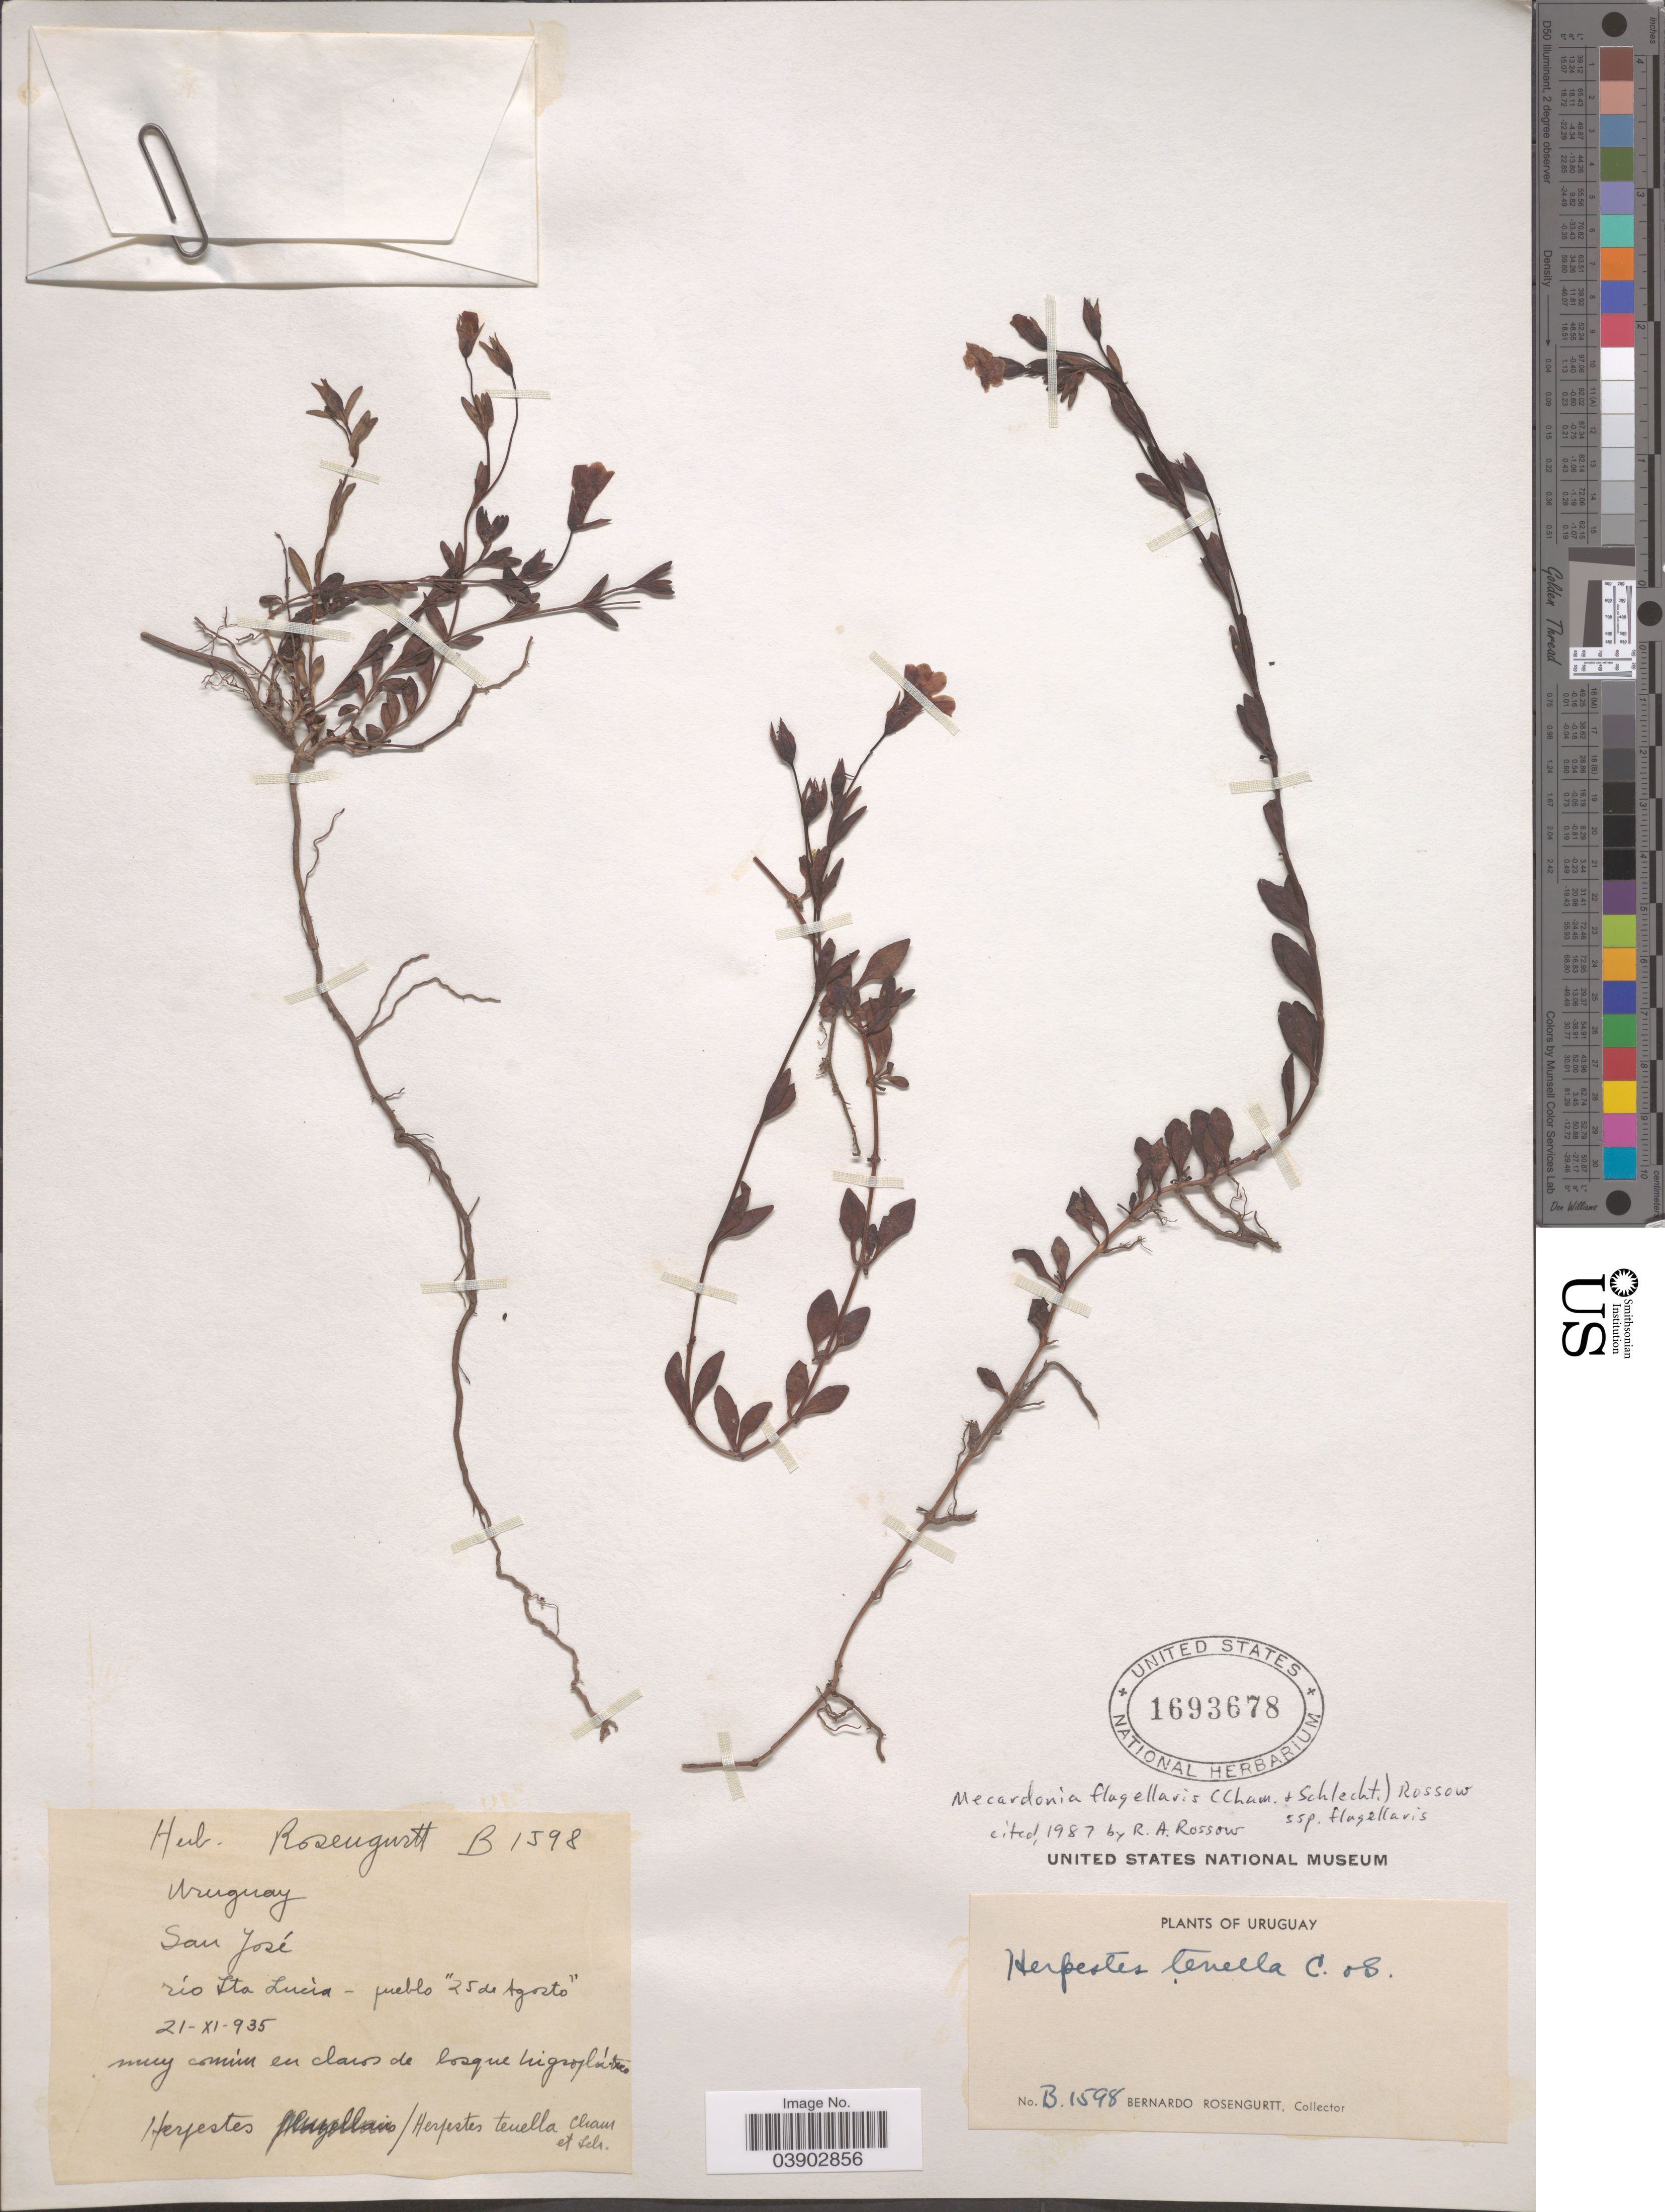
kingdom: Plantae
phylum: Tracheophyta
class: Magnoliopsida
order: Lamiales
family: Plantaginaceae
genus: Mecardonia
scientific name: Mecardonia flagellaris subsp. flagellaris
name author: (Cham. & Schltdl.) Rossow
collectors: B. Rosengurtt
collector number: B.1598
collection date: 1935-11-21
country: Uruguay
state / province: San Jose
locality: San Jose. Rïo Ita Lucia.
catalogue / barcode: US 1693678